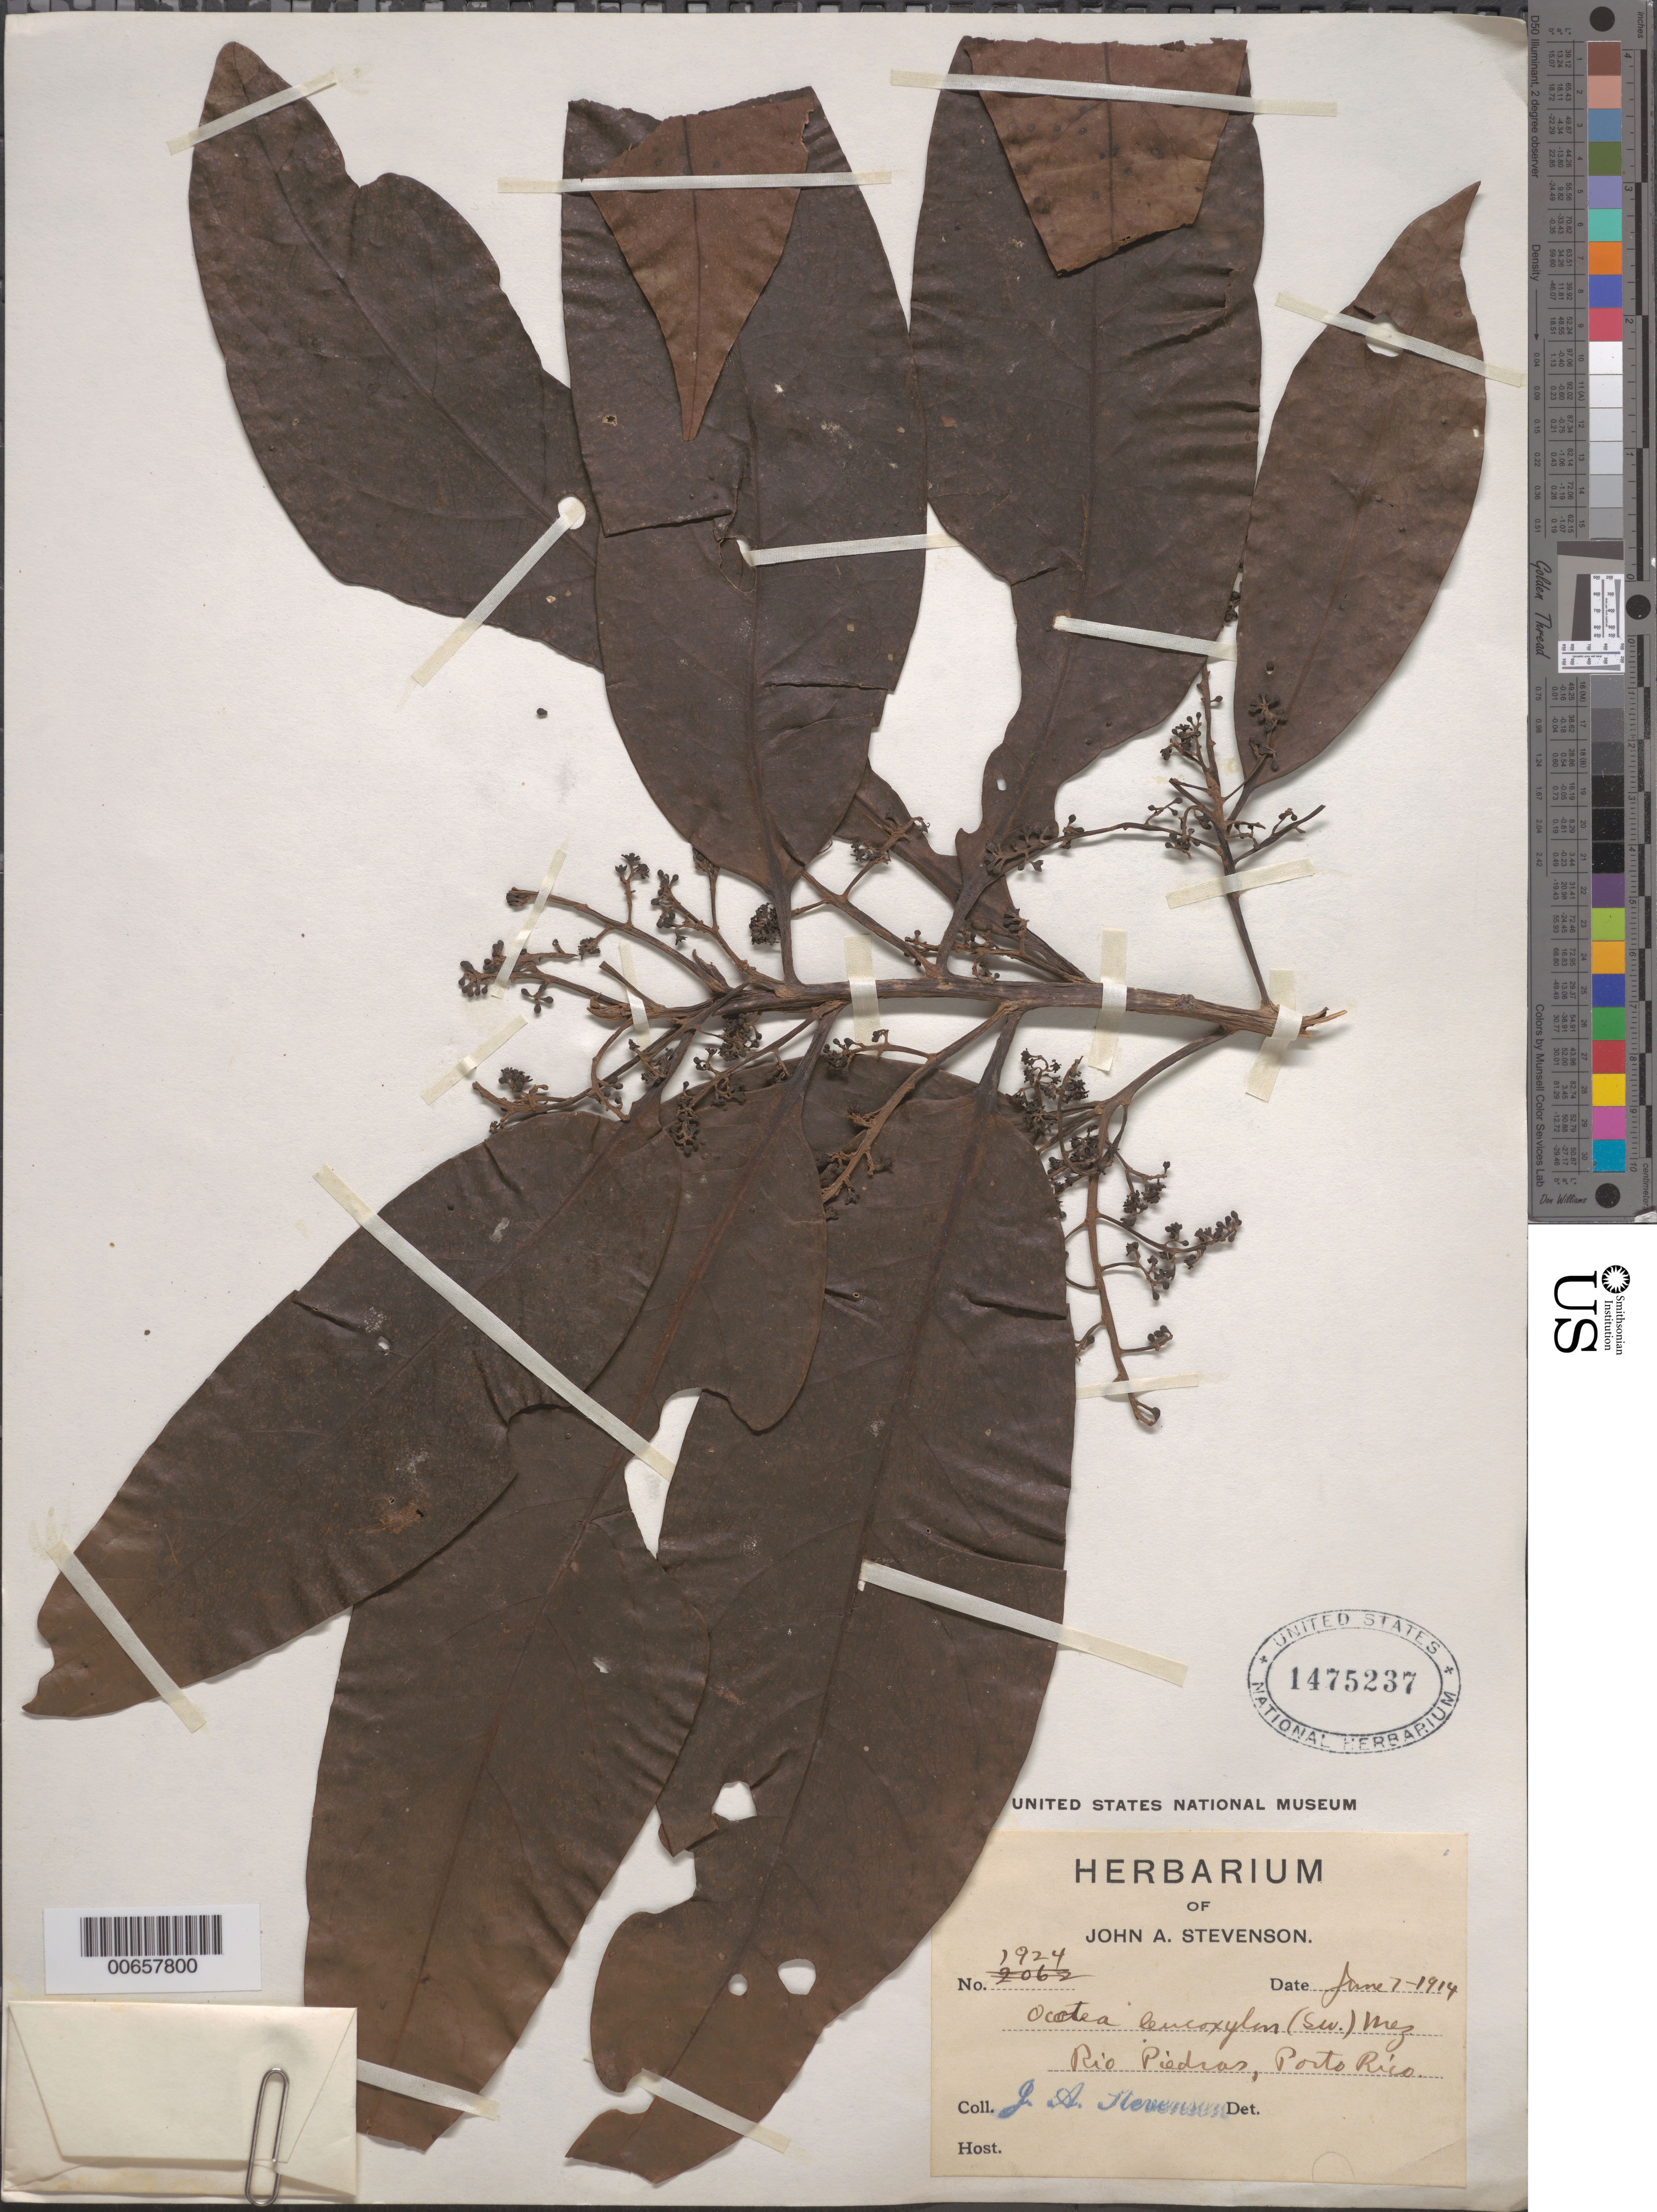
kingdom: Plantae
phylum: Tracheophyta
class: Magnoliopsida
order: Laurales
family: Lauraceae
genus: Ocotea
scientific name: Ocotea leucoxylon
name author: (Sw.) Laness.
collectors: J. Stevenson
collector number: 1924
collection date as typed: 07 Jun 1914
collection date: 1914-06-07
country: Puerto Rico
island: Greater Antilles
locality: Rio Piedras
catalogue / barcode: US 1475237